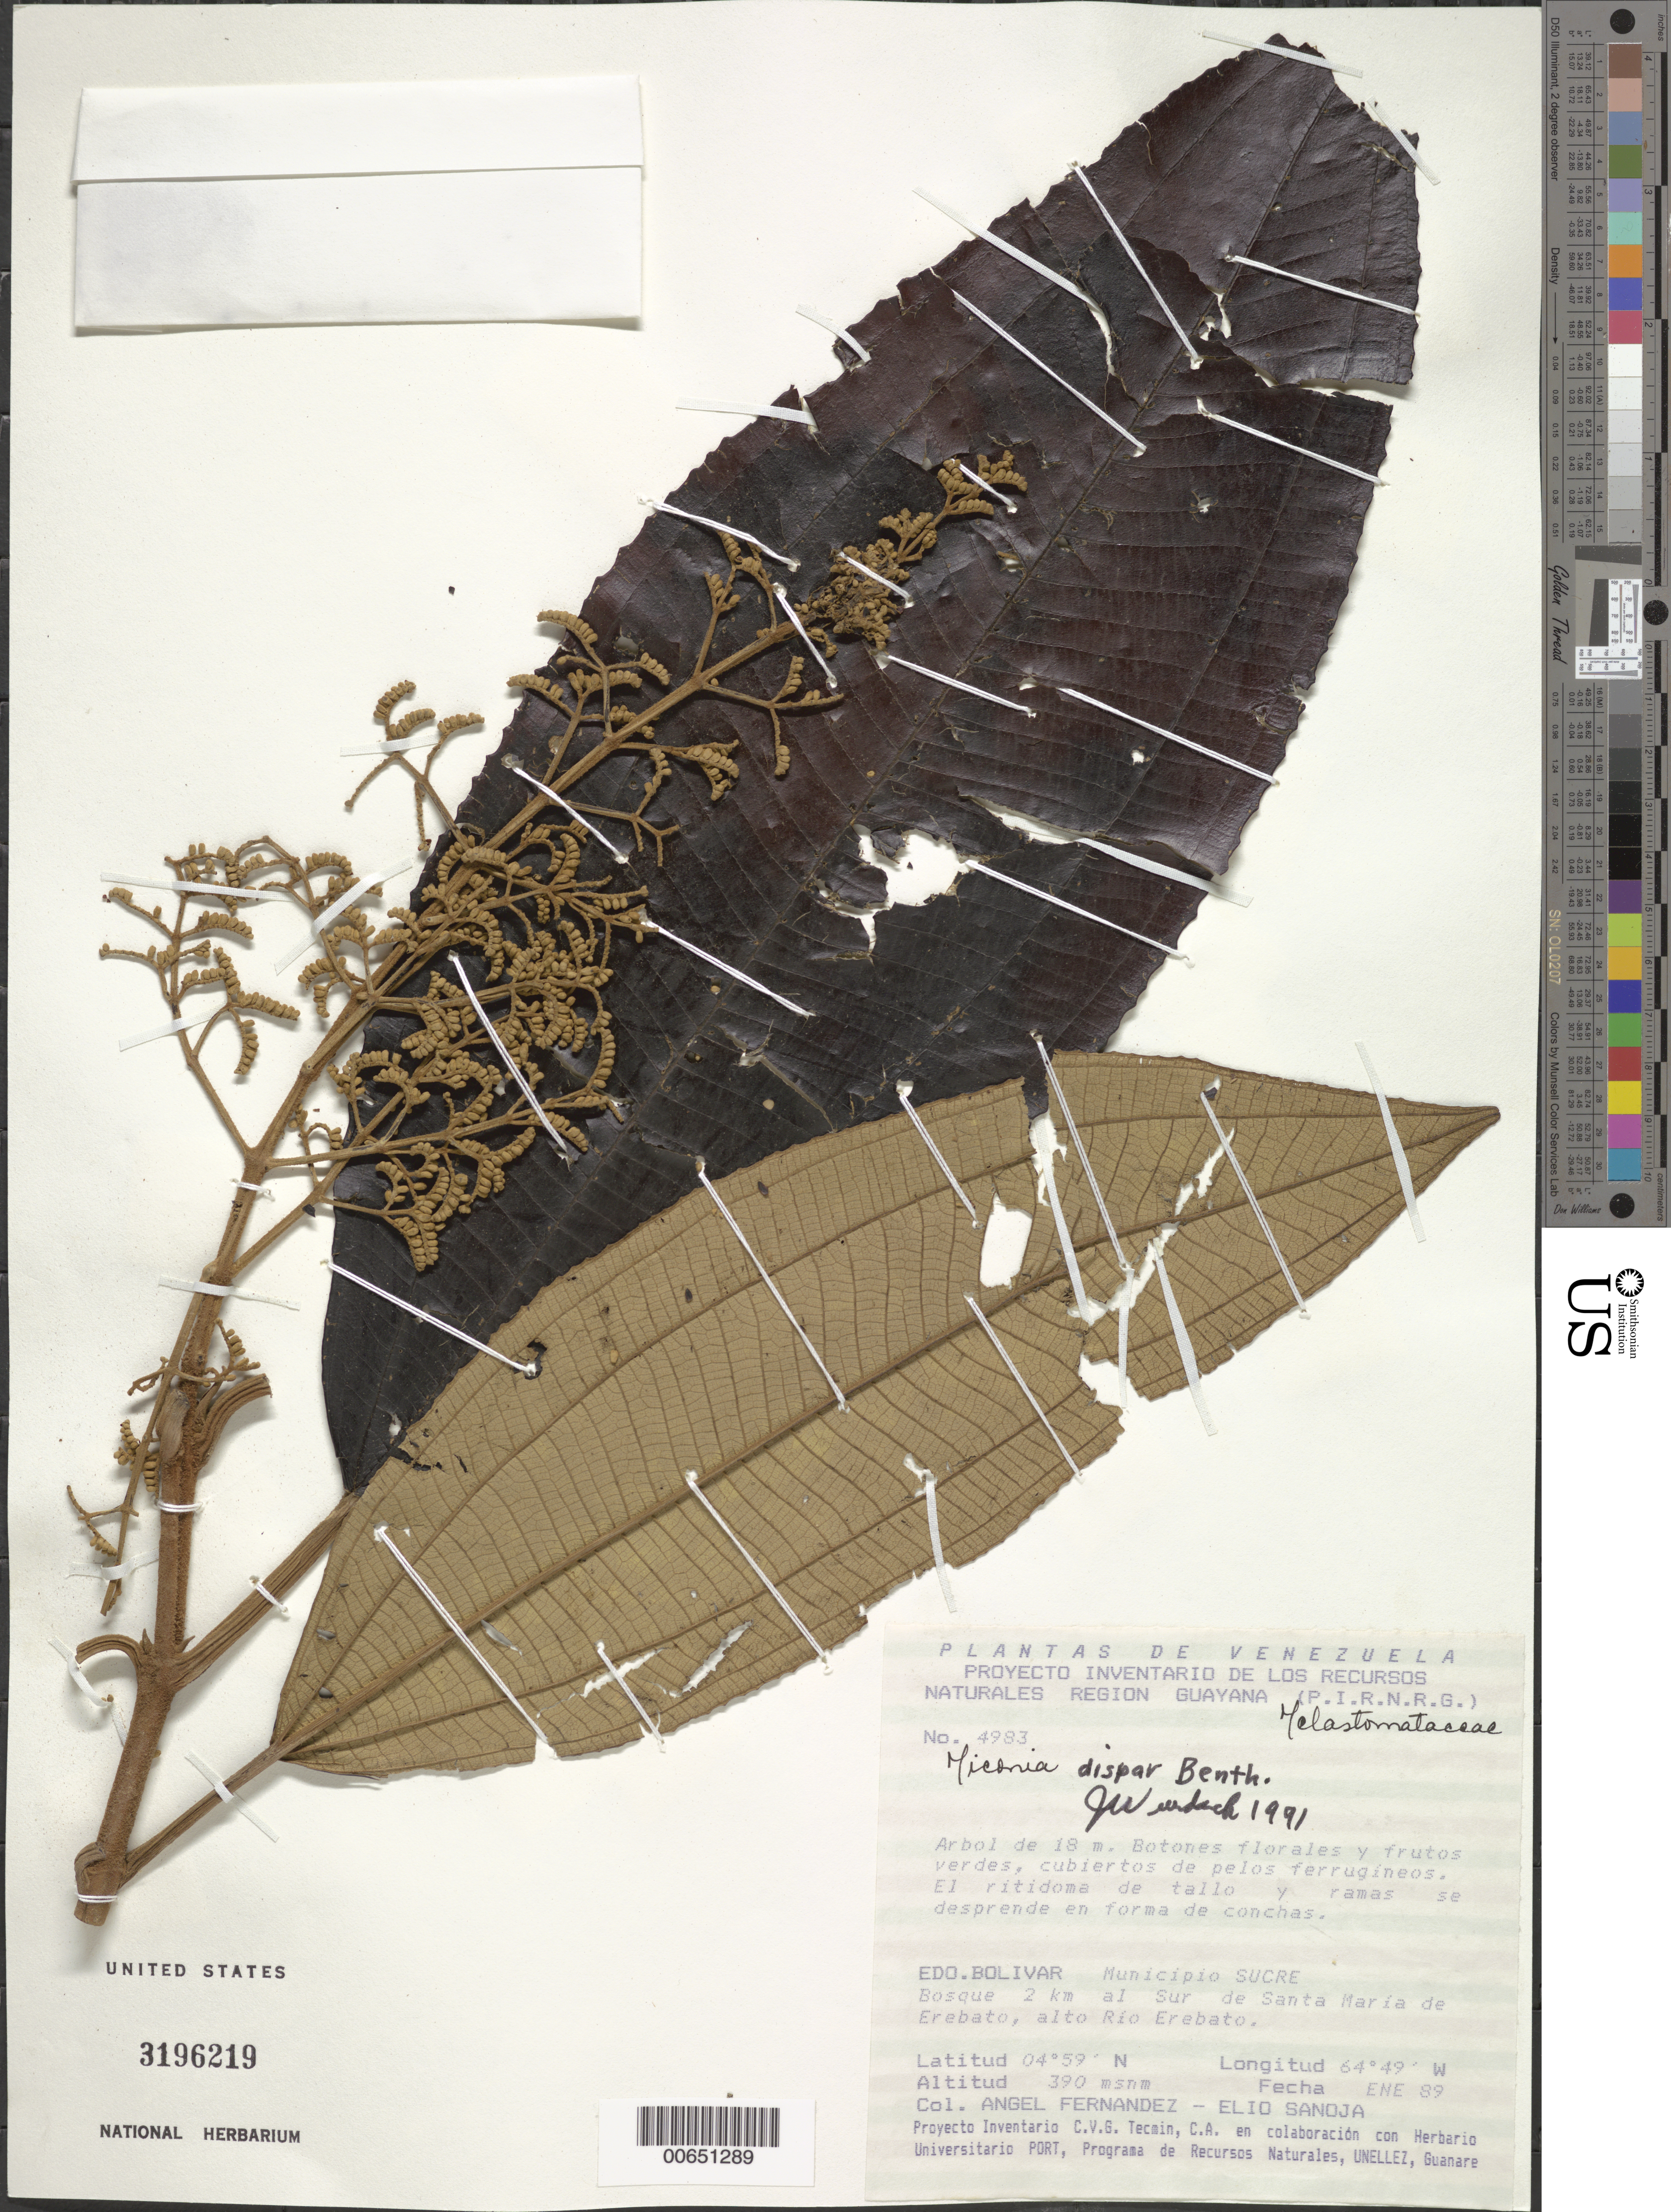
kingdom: Plantae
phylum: Tracheophyta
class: Magnoliopsida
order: Myrtales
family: Melastomataceae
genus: Miconia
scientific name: Miconia dispar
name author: Benth.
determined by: Wurdack, John J., (US), US (UNITED STATES)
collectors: A. Fernández & E. Sanoja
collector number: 4983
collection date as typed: Jan-89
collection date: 1989-01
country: Venezuela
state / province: Bolívar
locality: Mun. Sucre, 2 km S de Santa Maria de Erebato, Alto Río Erebato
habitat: Forest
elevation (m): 390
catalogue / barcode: US 3196219